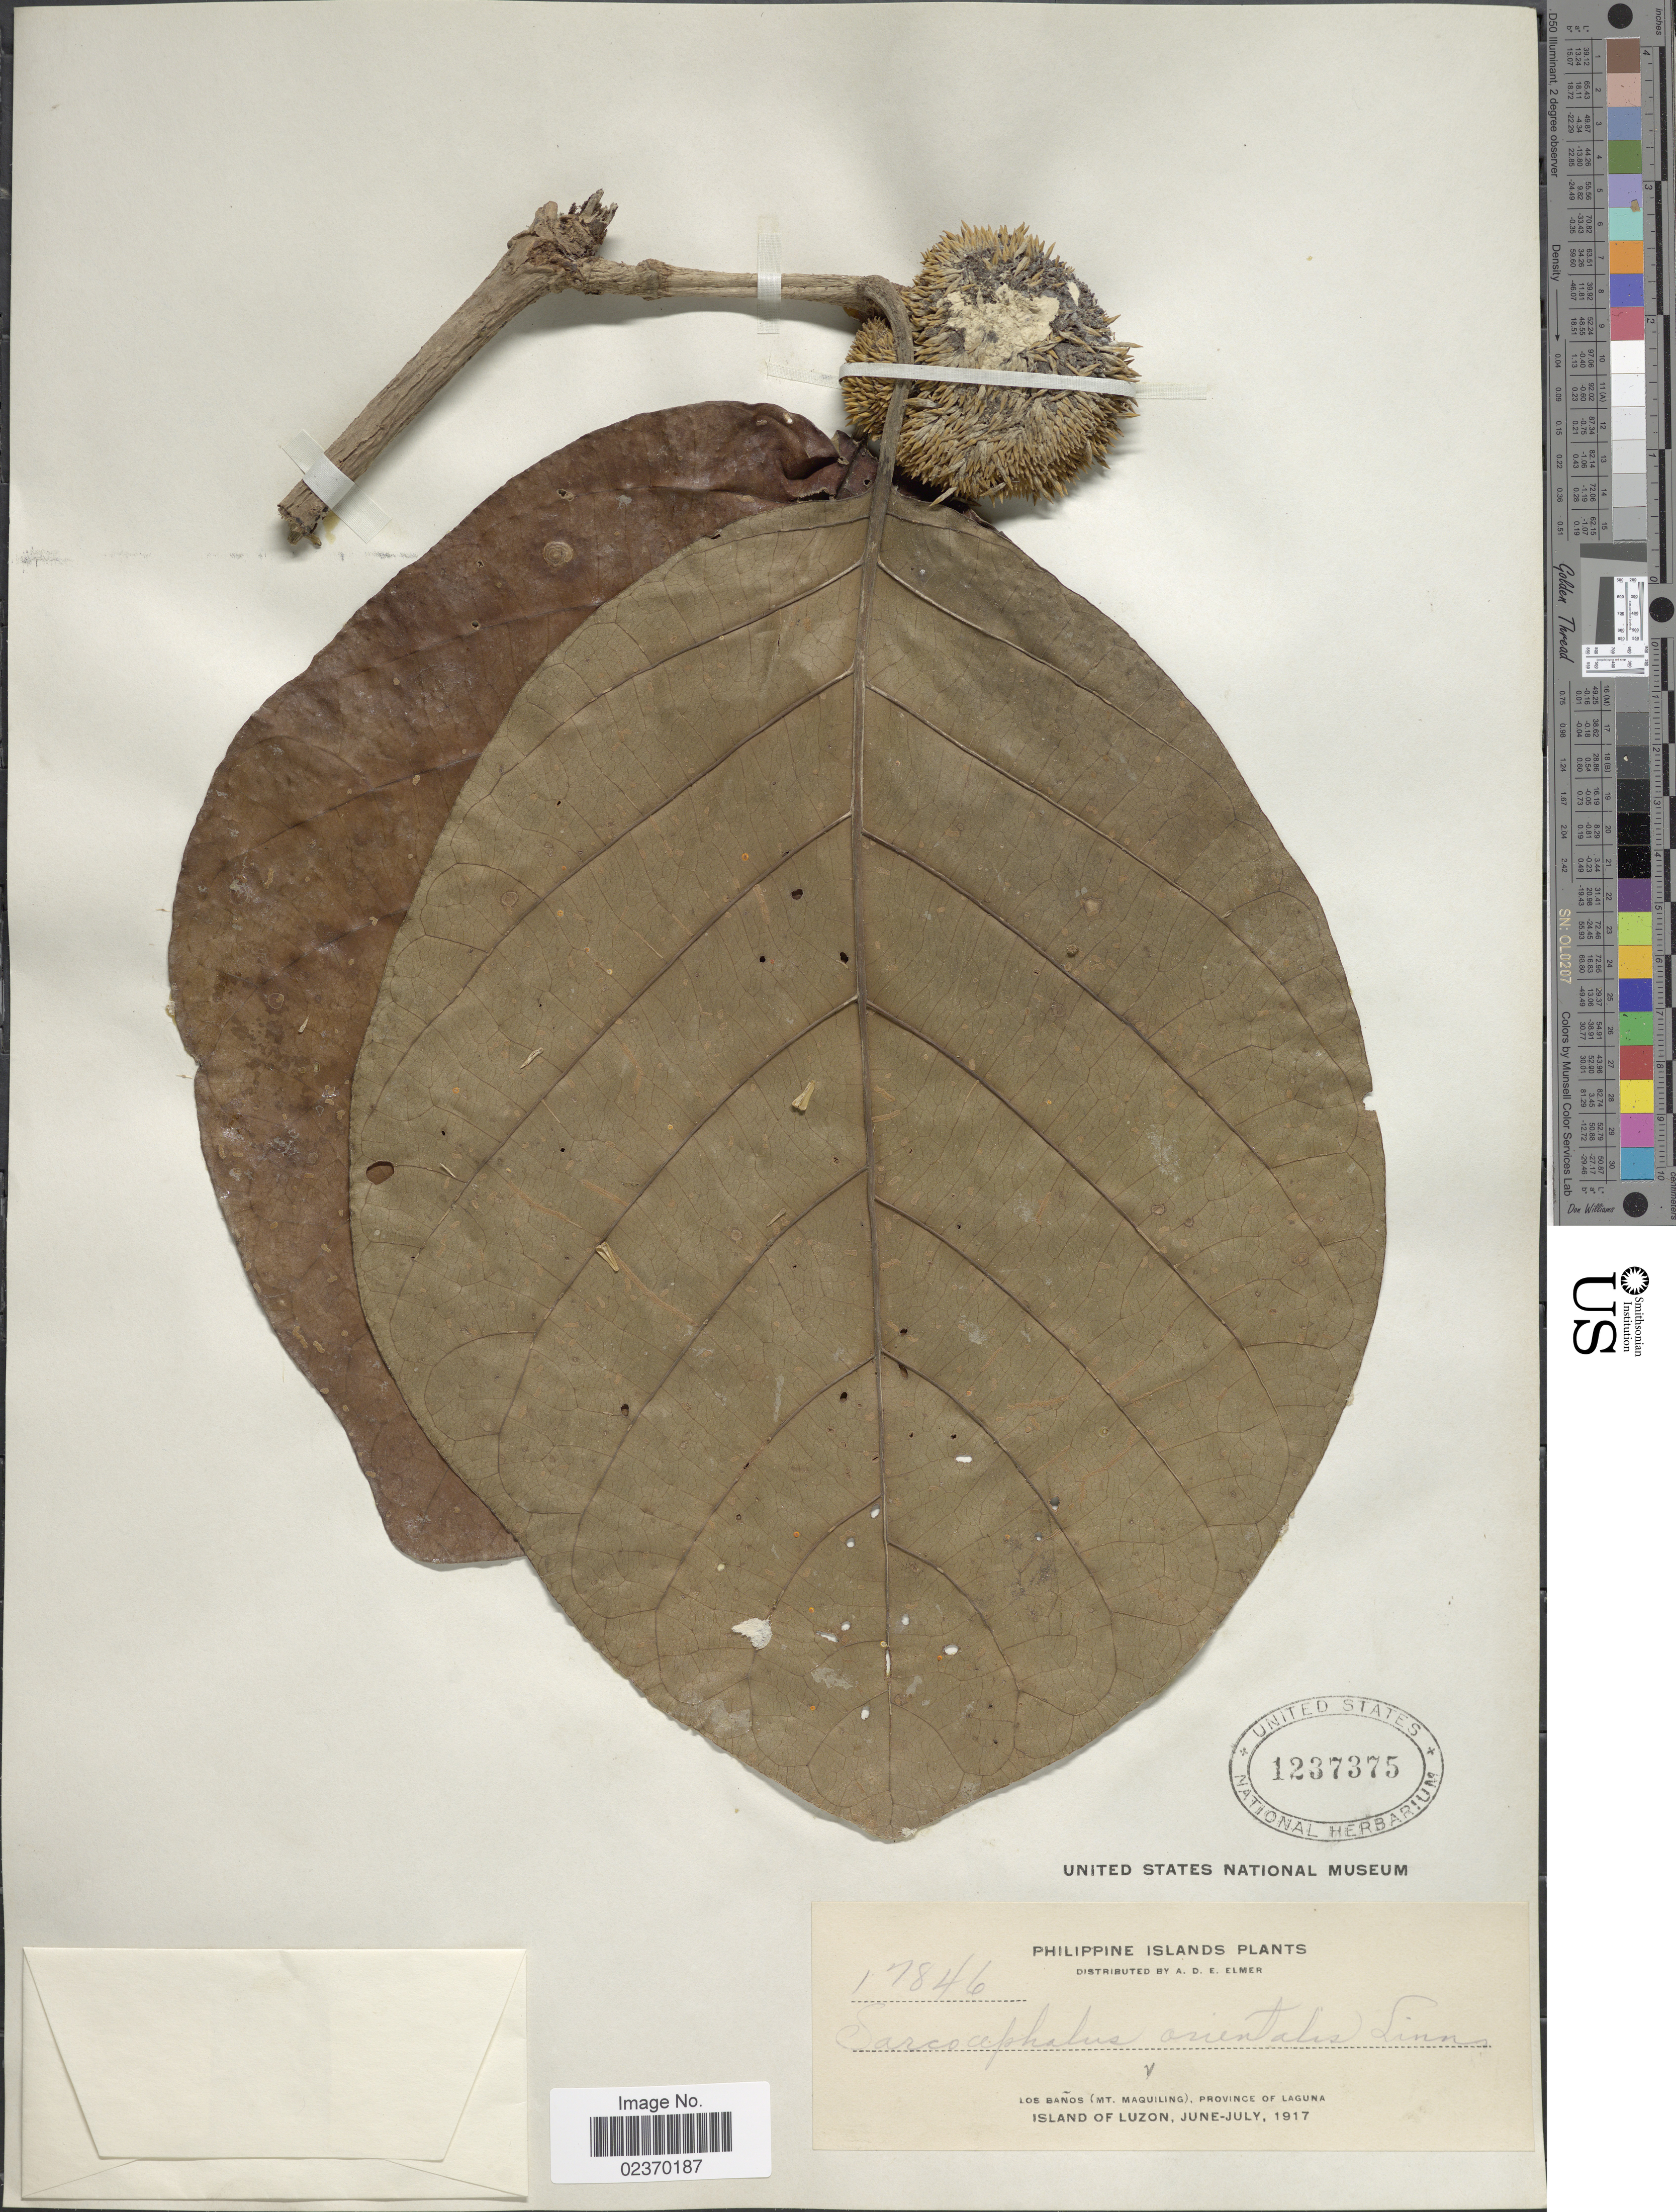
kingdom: Plantae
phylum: Tracheophyta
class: Magnoliopsida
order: Gentianales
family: Rubiaceae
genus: Neonauclea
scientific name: Neonauclea calycina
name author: (Bartl. ex DC.) Merr.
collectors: A. D. E. Elmer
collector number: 17846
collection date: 1917-06/1917-07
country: Philippines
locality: Philippine Islands, Los Baños (Mt Maquiling), Province of Laguna, Island of Luzon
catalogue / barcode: US 1237375